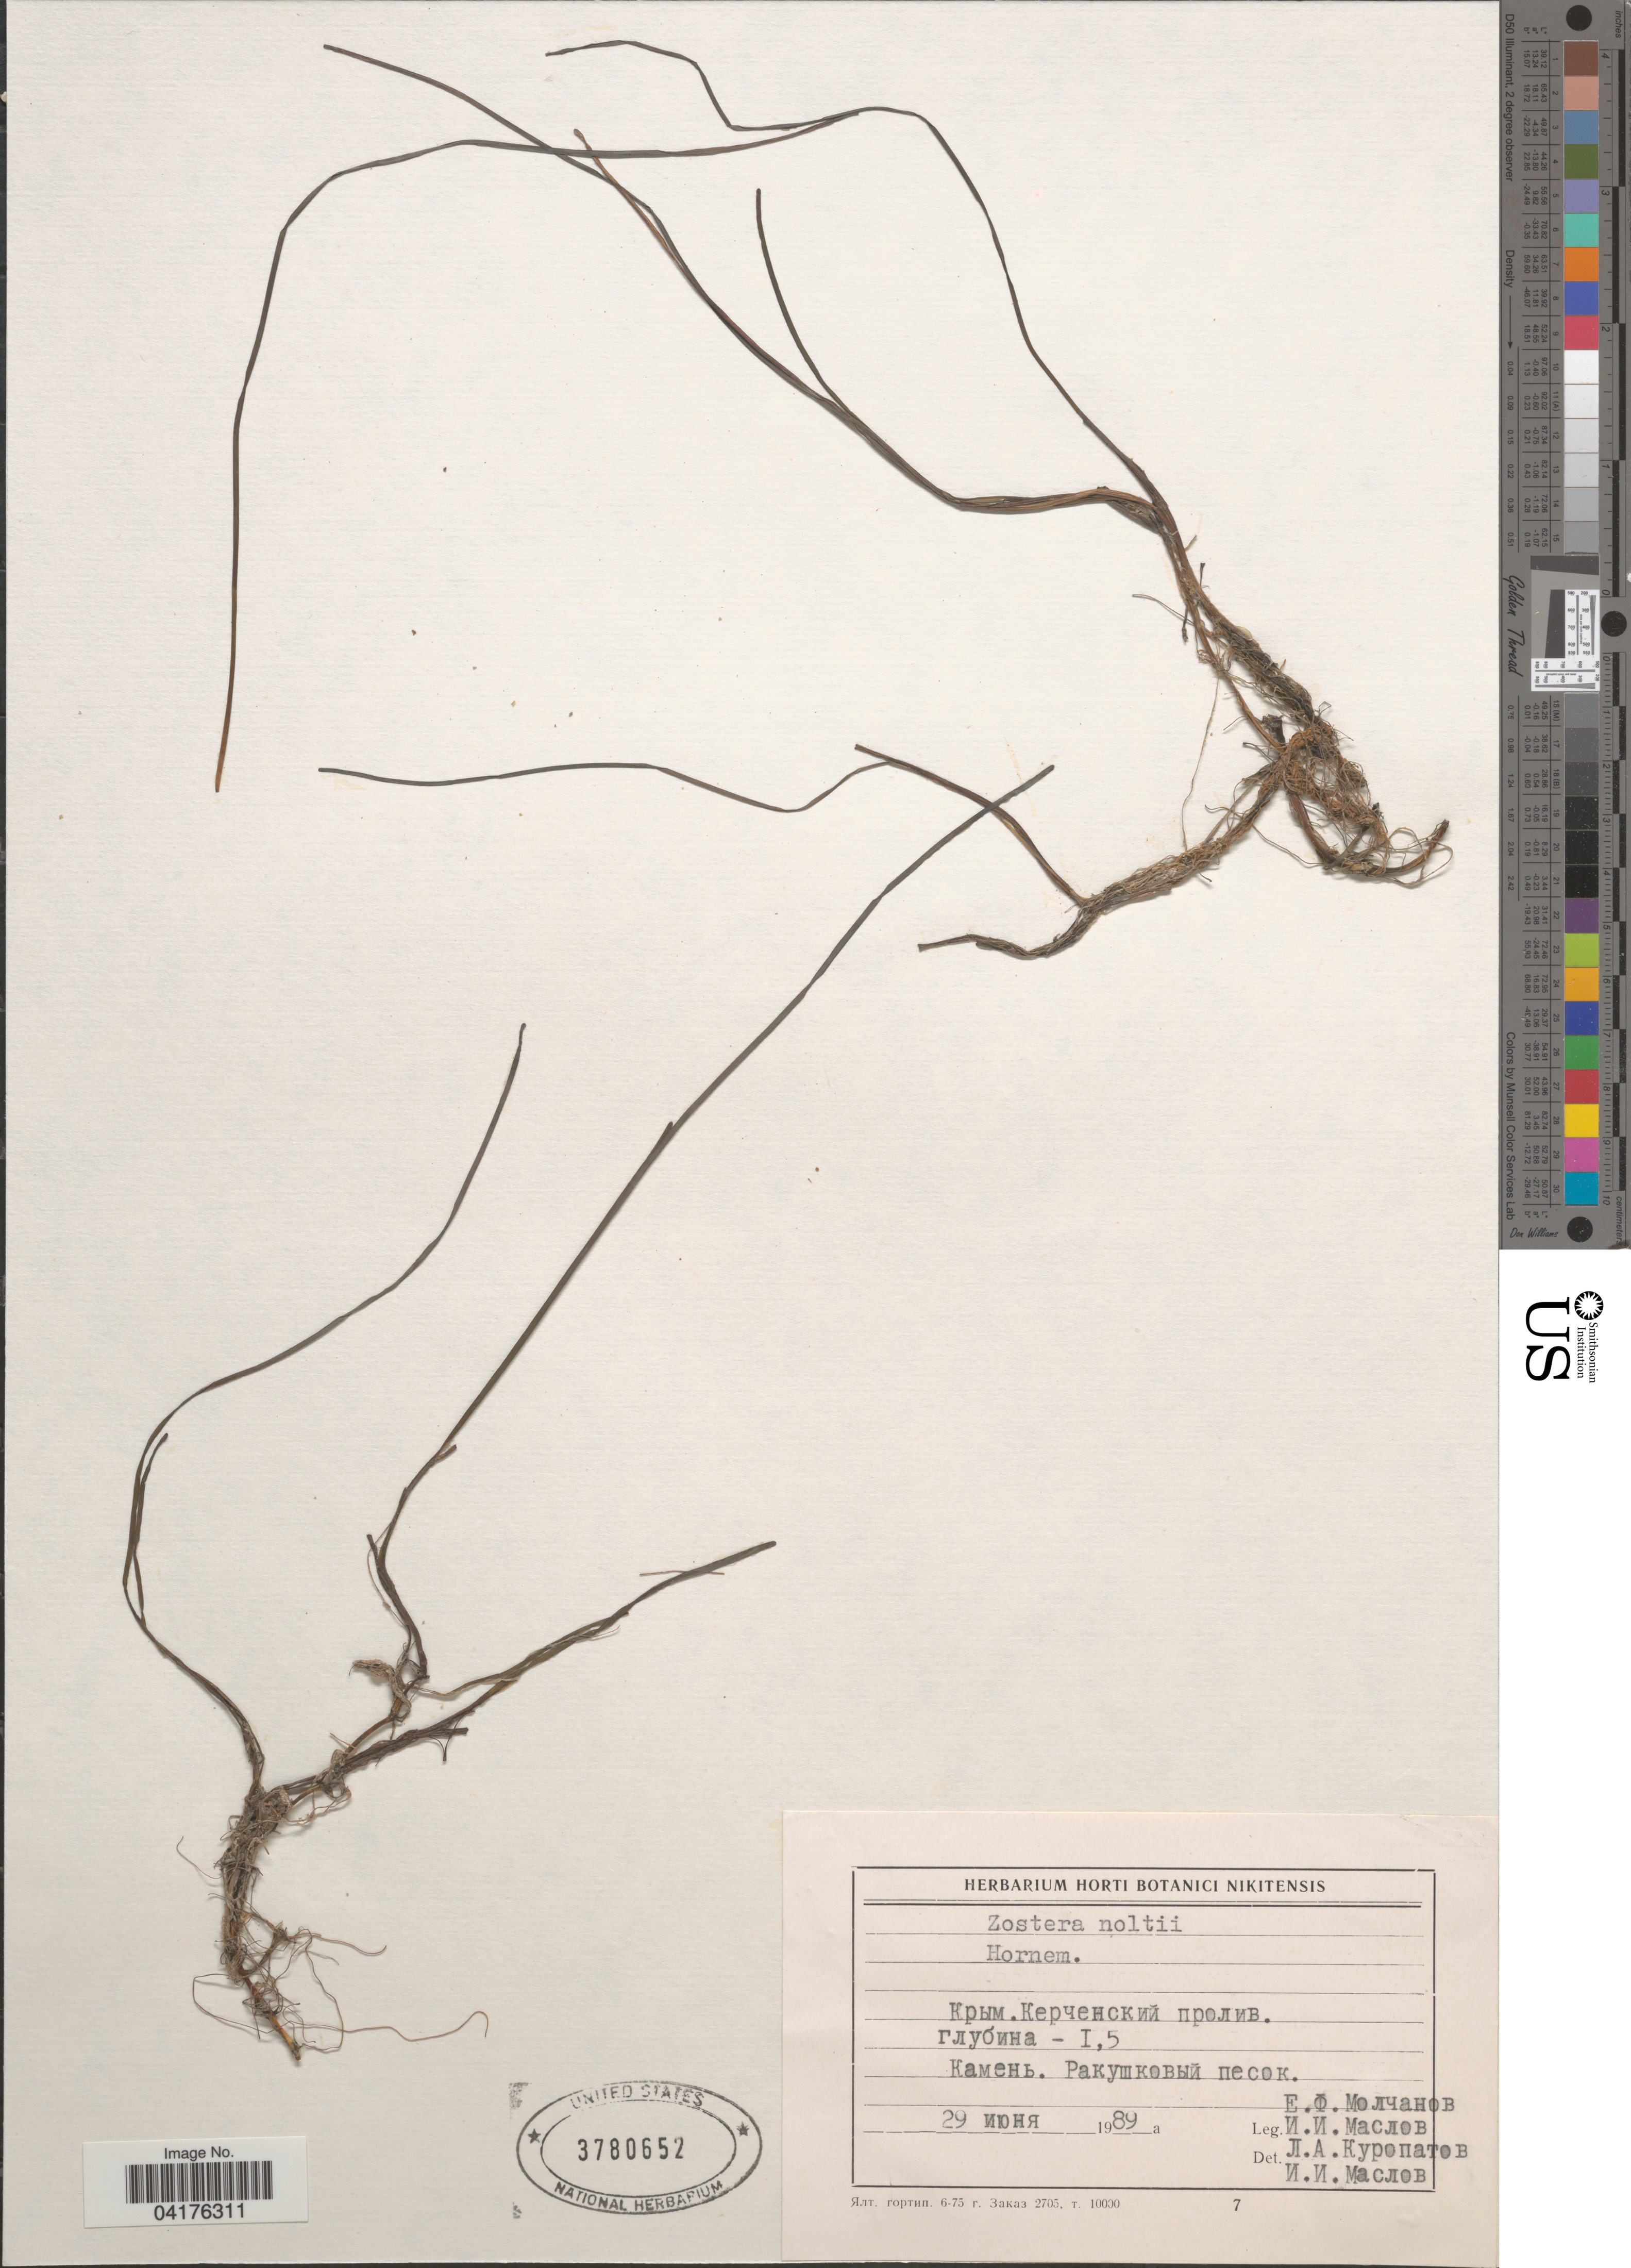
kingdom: Plantae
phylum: Tracheophyta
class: Liliopsida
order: Alismatales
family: Zosteraceae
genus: Zostera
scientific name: Zostera noltii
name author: Hornem.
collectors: E. Molchanov, I. Maslov & L. Kuropatov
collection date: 1989-06-29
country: Ukraine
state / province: Crimea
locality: Kerch Strait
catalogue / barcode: US 3780652